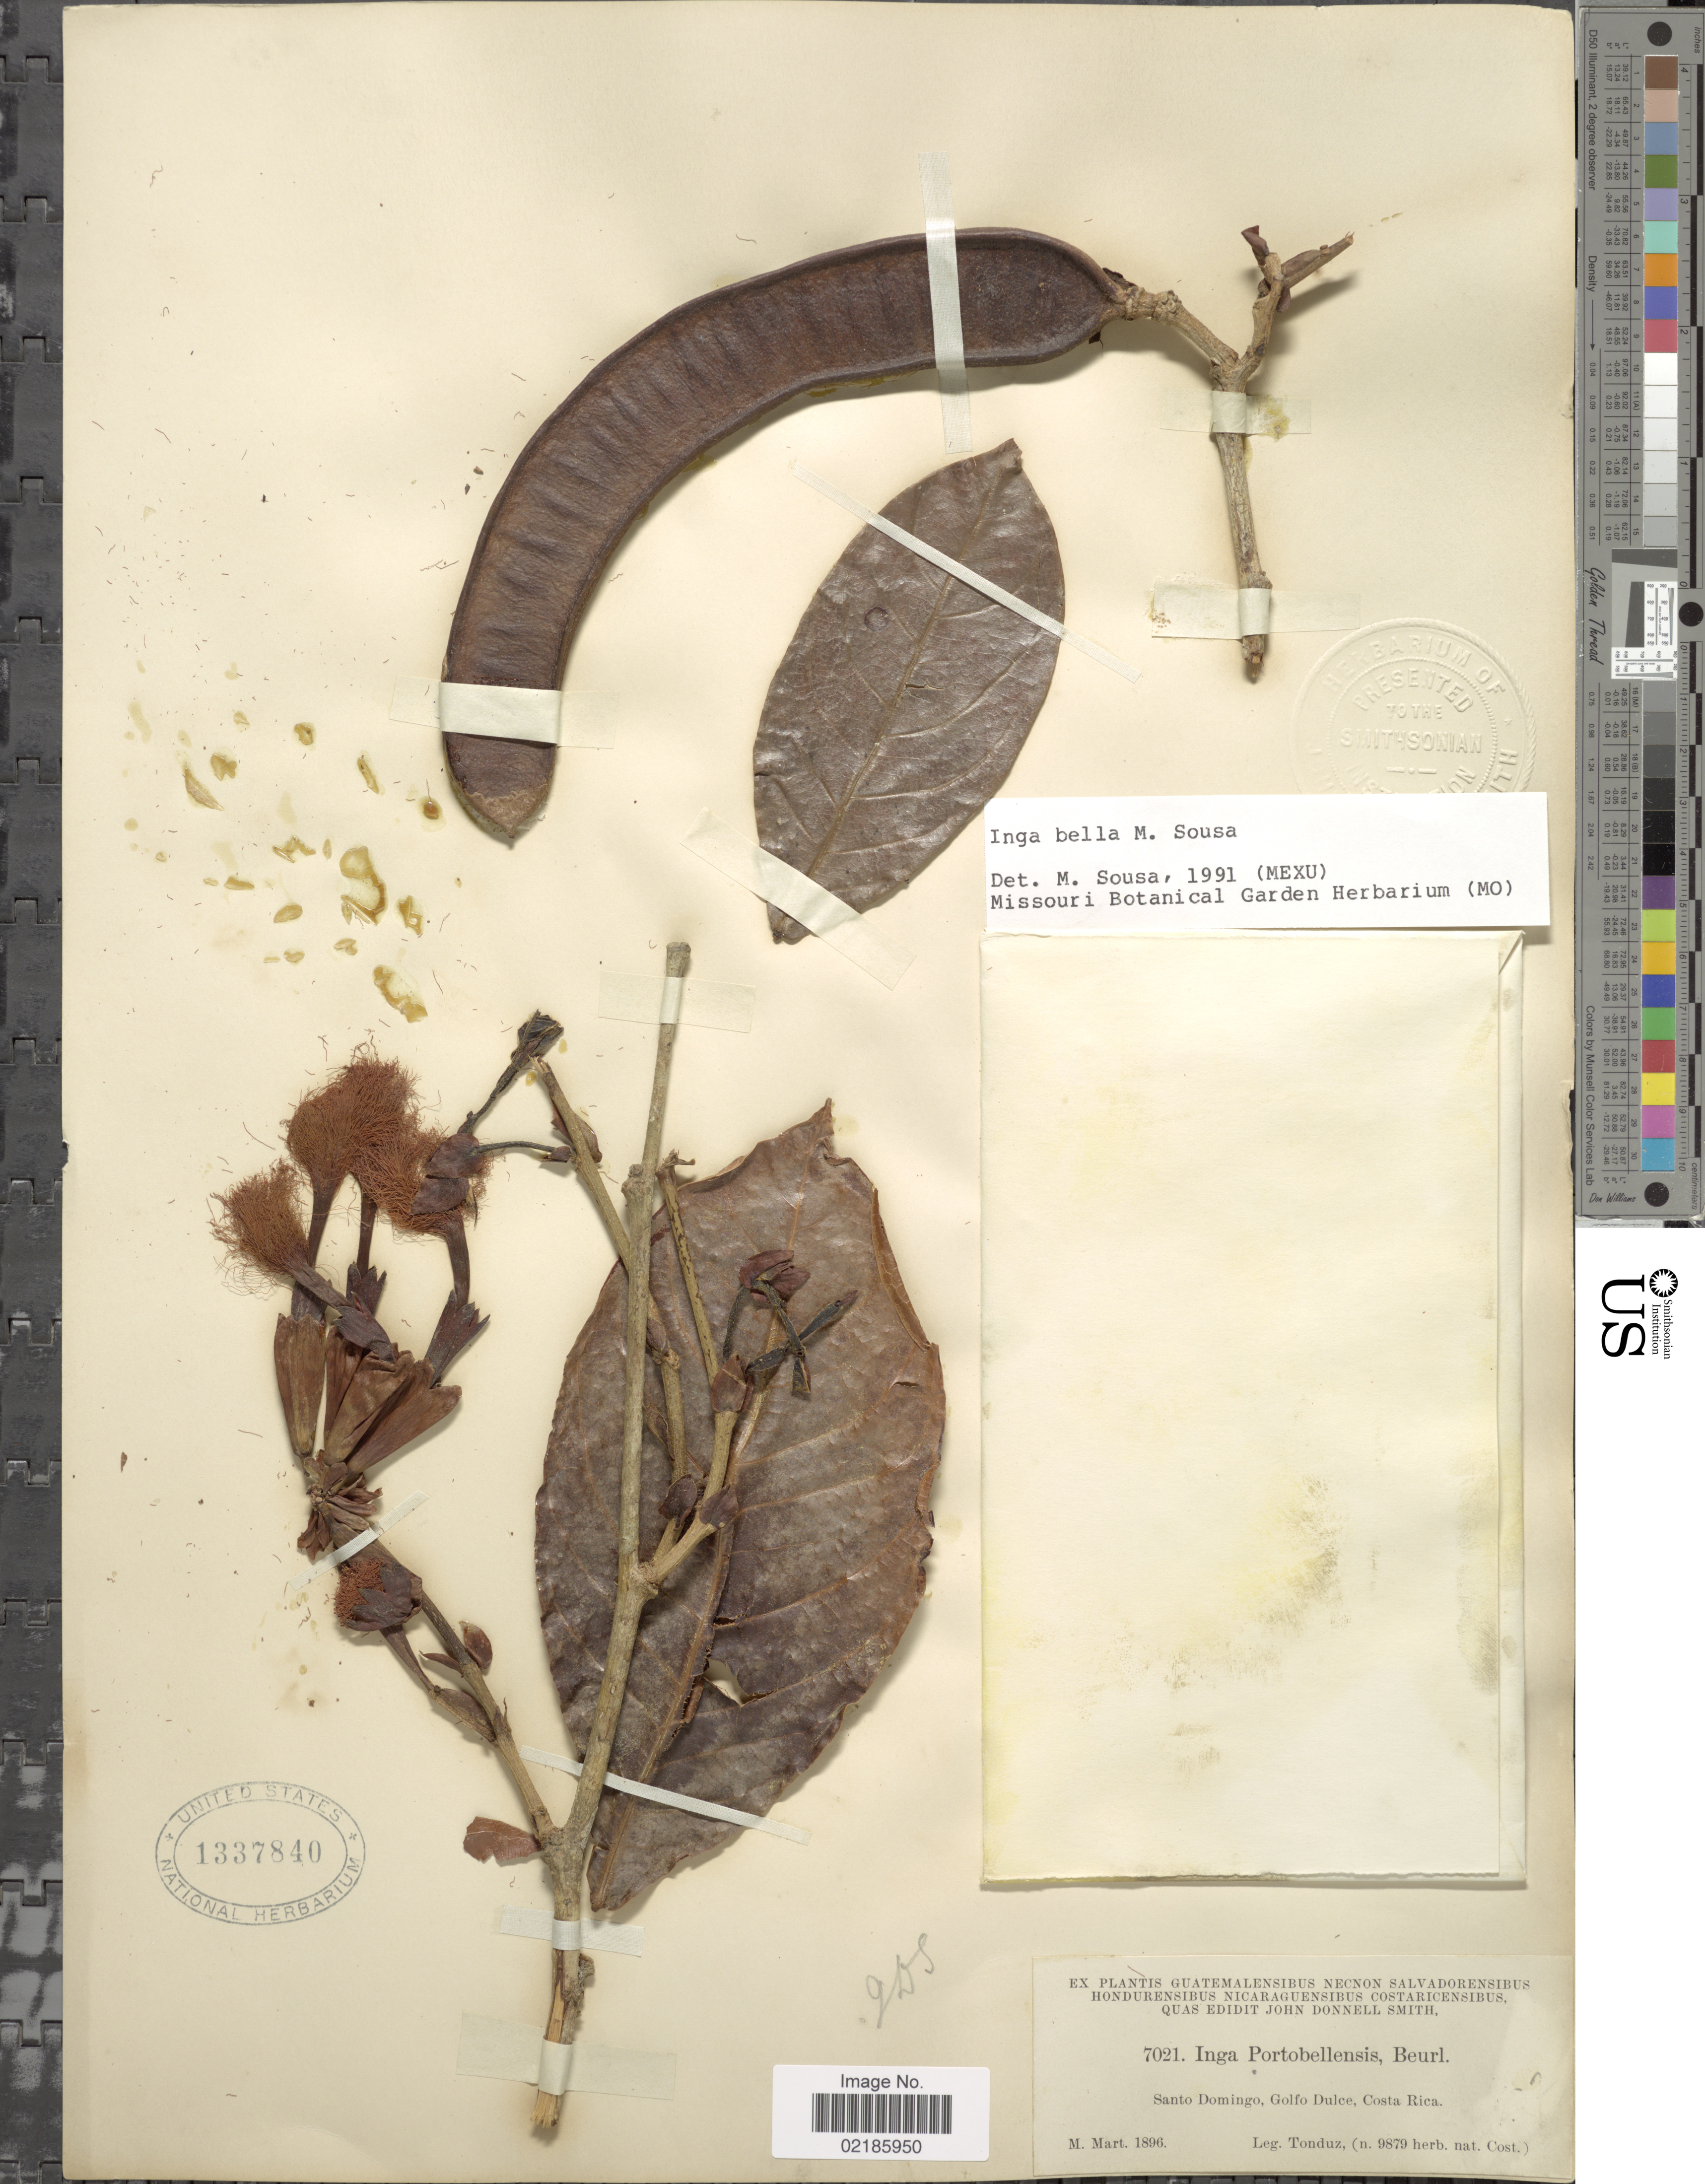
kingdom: Plantae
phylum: Tracheophyta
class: Magnoliopsida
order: Fabales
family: Fabaceae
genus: Inga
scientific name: Inga bella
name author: M. Sousa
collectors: A. Tonduz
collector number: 9878 herb. nat. Cost.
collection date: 1896-03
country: Costa Rica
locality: Santo Domingo, Golf Dulce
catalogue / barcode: US 1337840